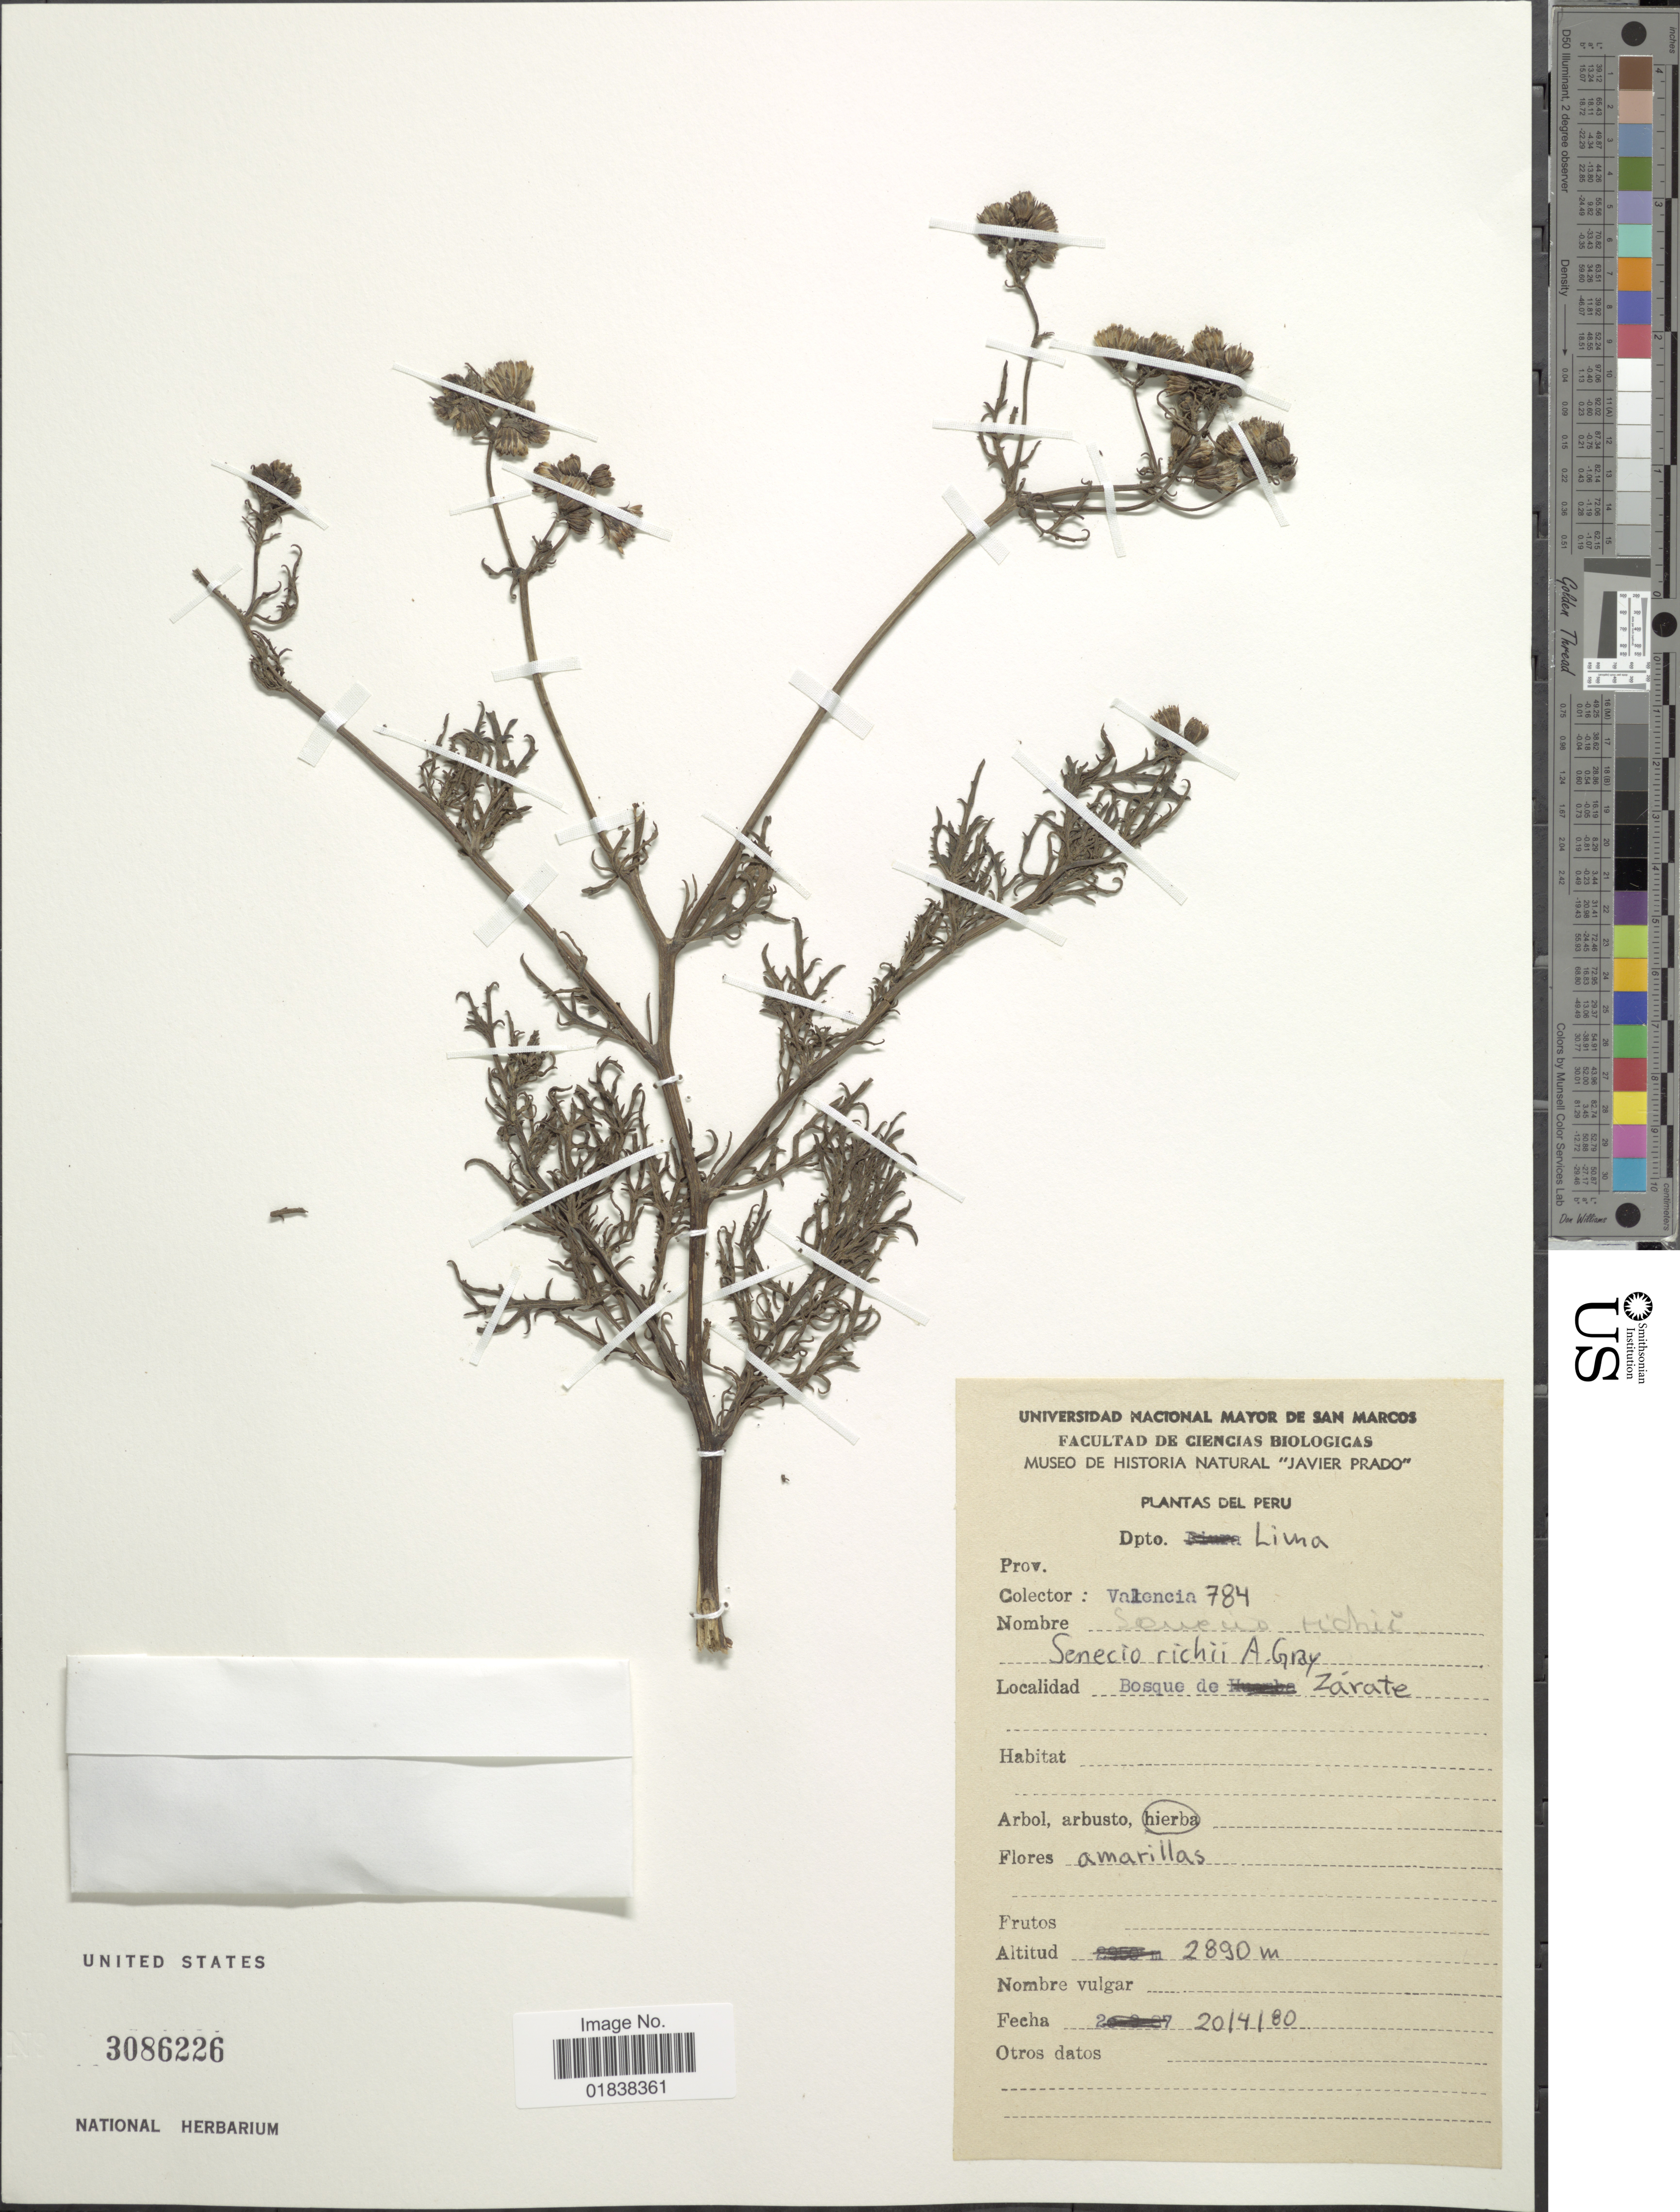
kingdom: Plantae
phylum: Tracheophyta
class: Magnoliopsida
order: Asterales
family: Asteraceae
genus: Senecio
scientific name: Senecio richii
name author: A. Gray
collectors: -. Valencia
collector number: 784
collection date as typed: Transcribed d/m/y: 20/4/80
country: Peru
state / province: Lima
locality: Bosque de Zarate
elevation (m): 2890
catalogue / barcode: US 3086226